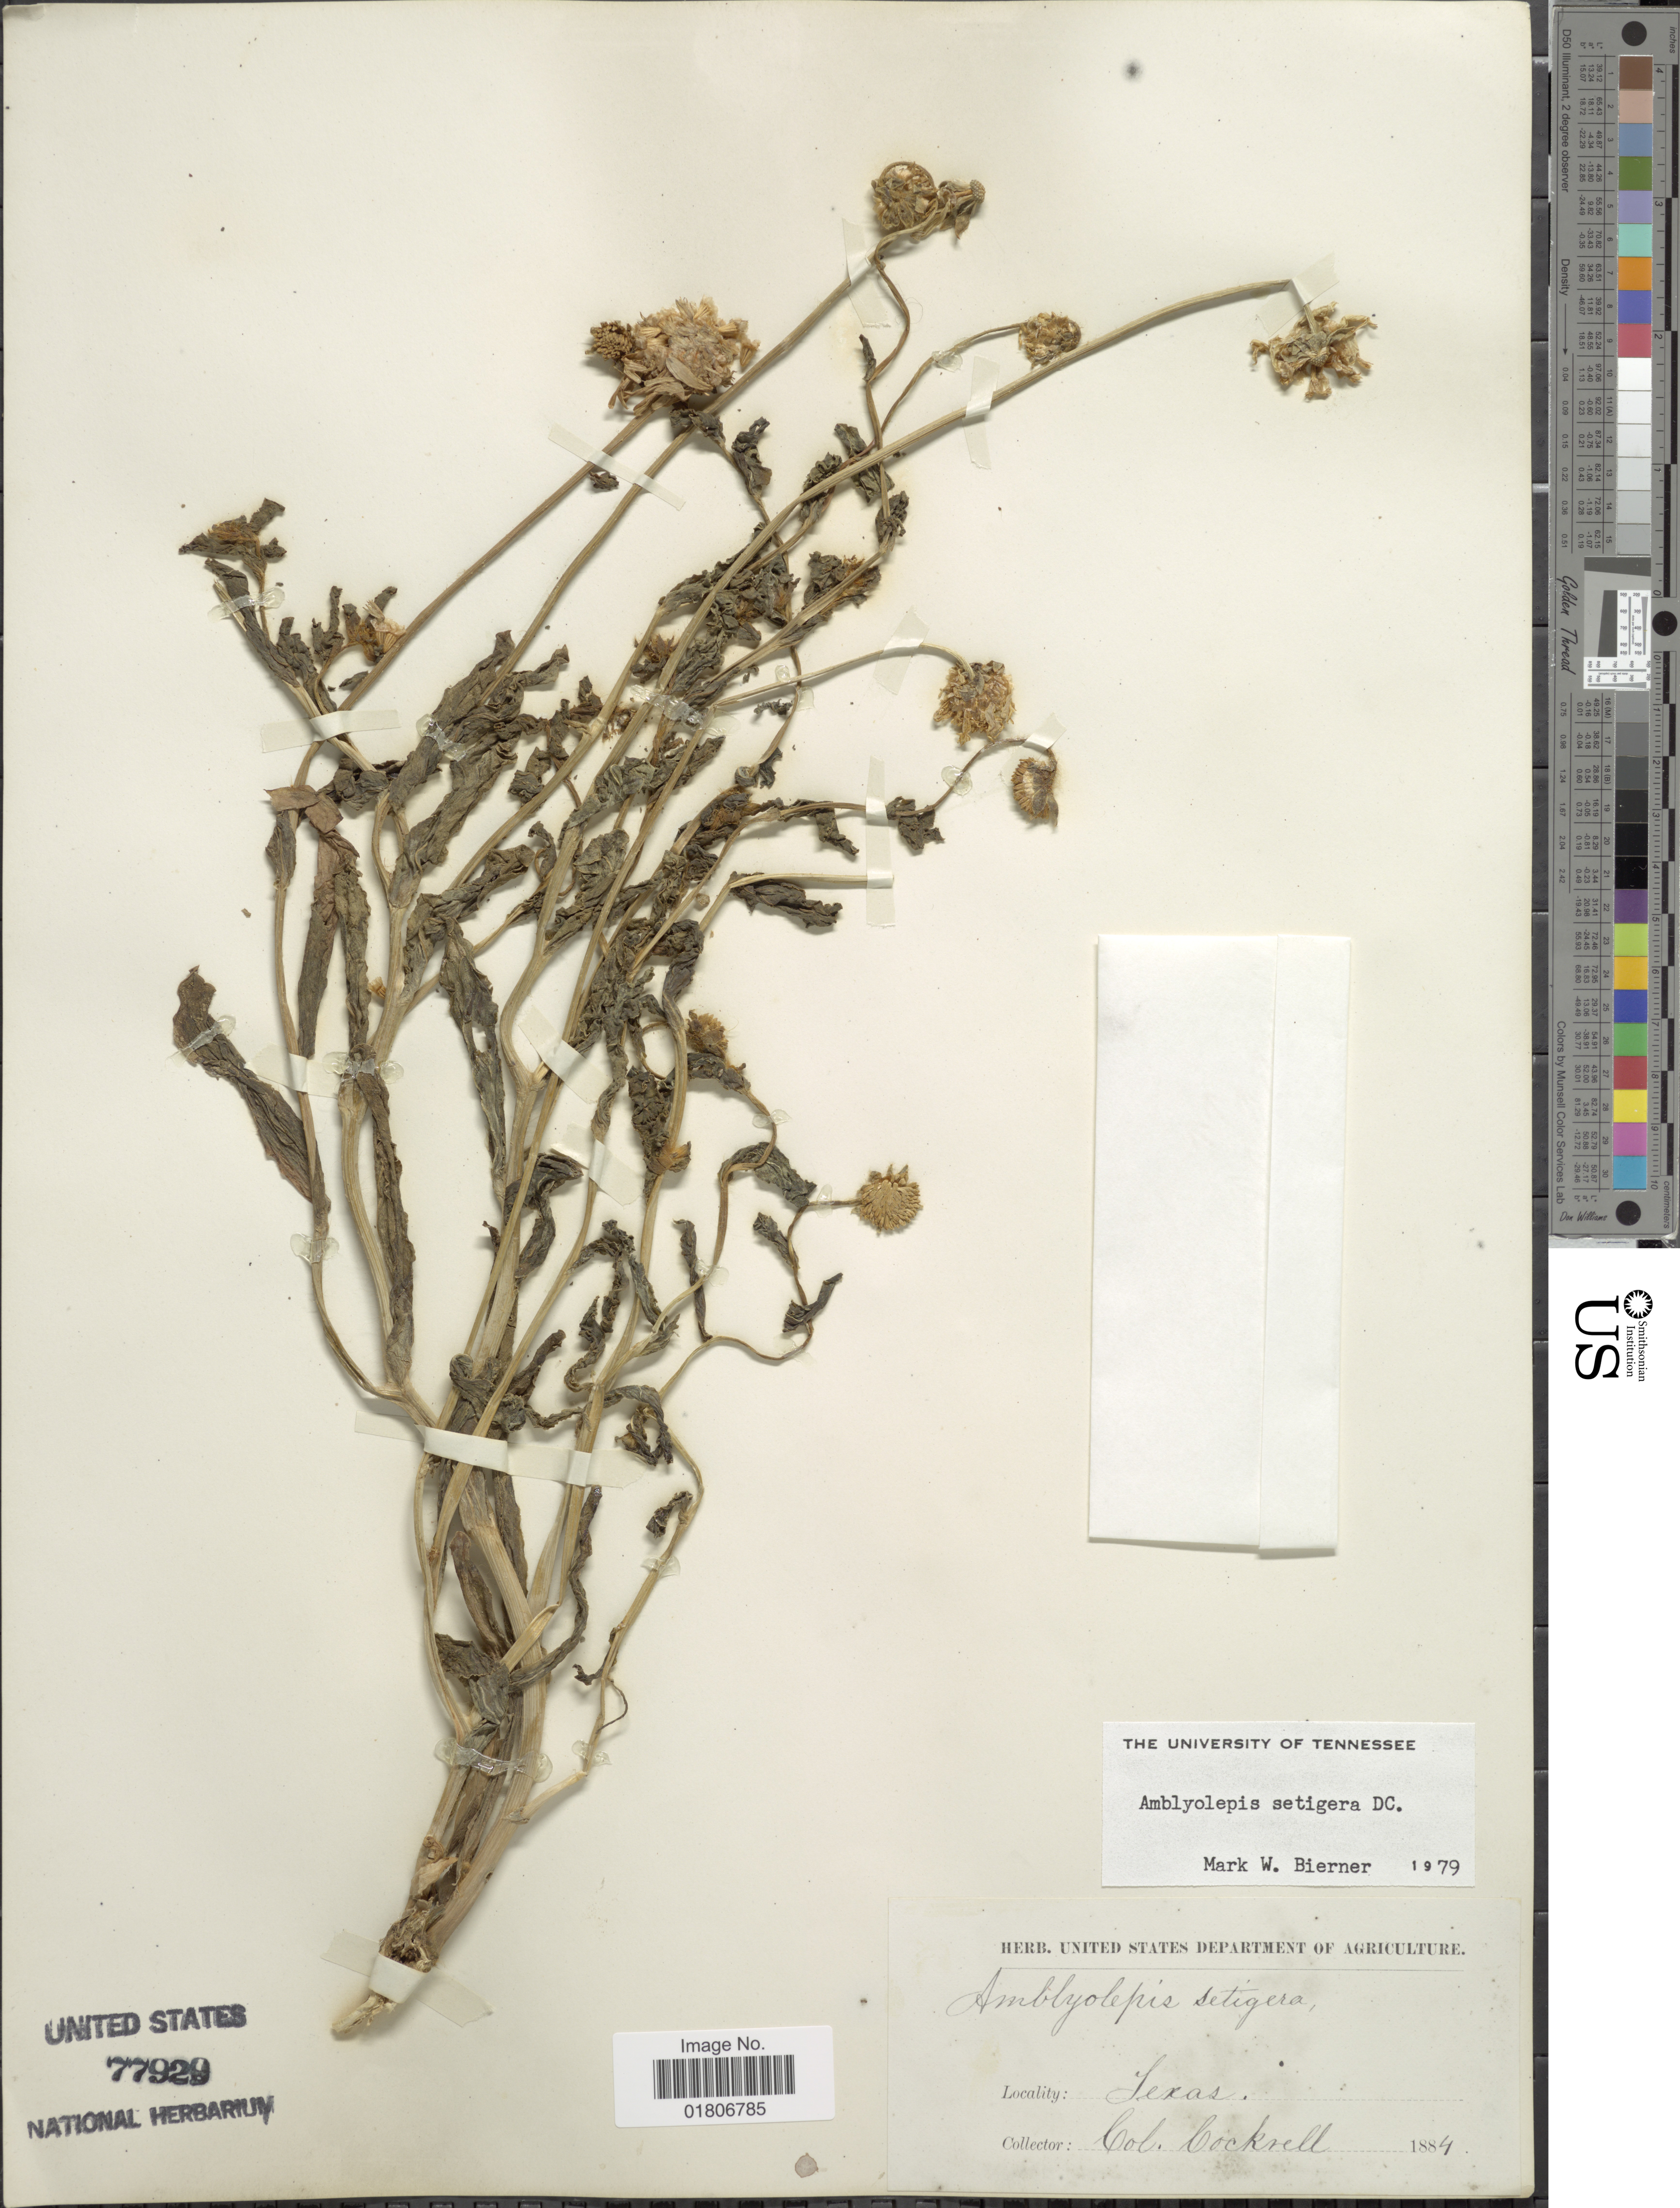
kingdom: Plantae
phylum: Tracheophyta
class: Magnoliopsida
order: Asterales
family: Asteraceae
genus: Amblyolepis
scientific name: Amblyolepis setigera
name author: DC.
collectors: R. Cockrell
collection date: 1884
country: United States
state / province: Texas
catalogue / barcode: US 77929